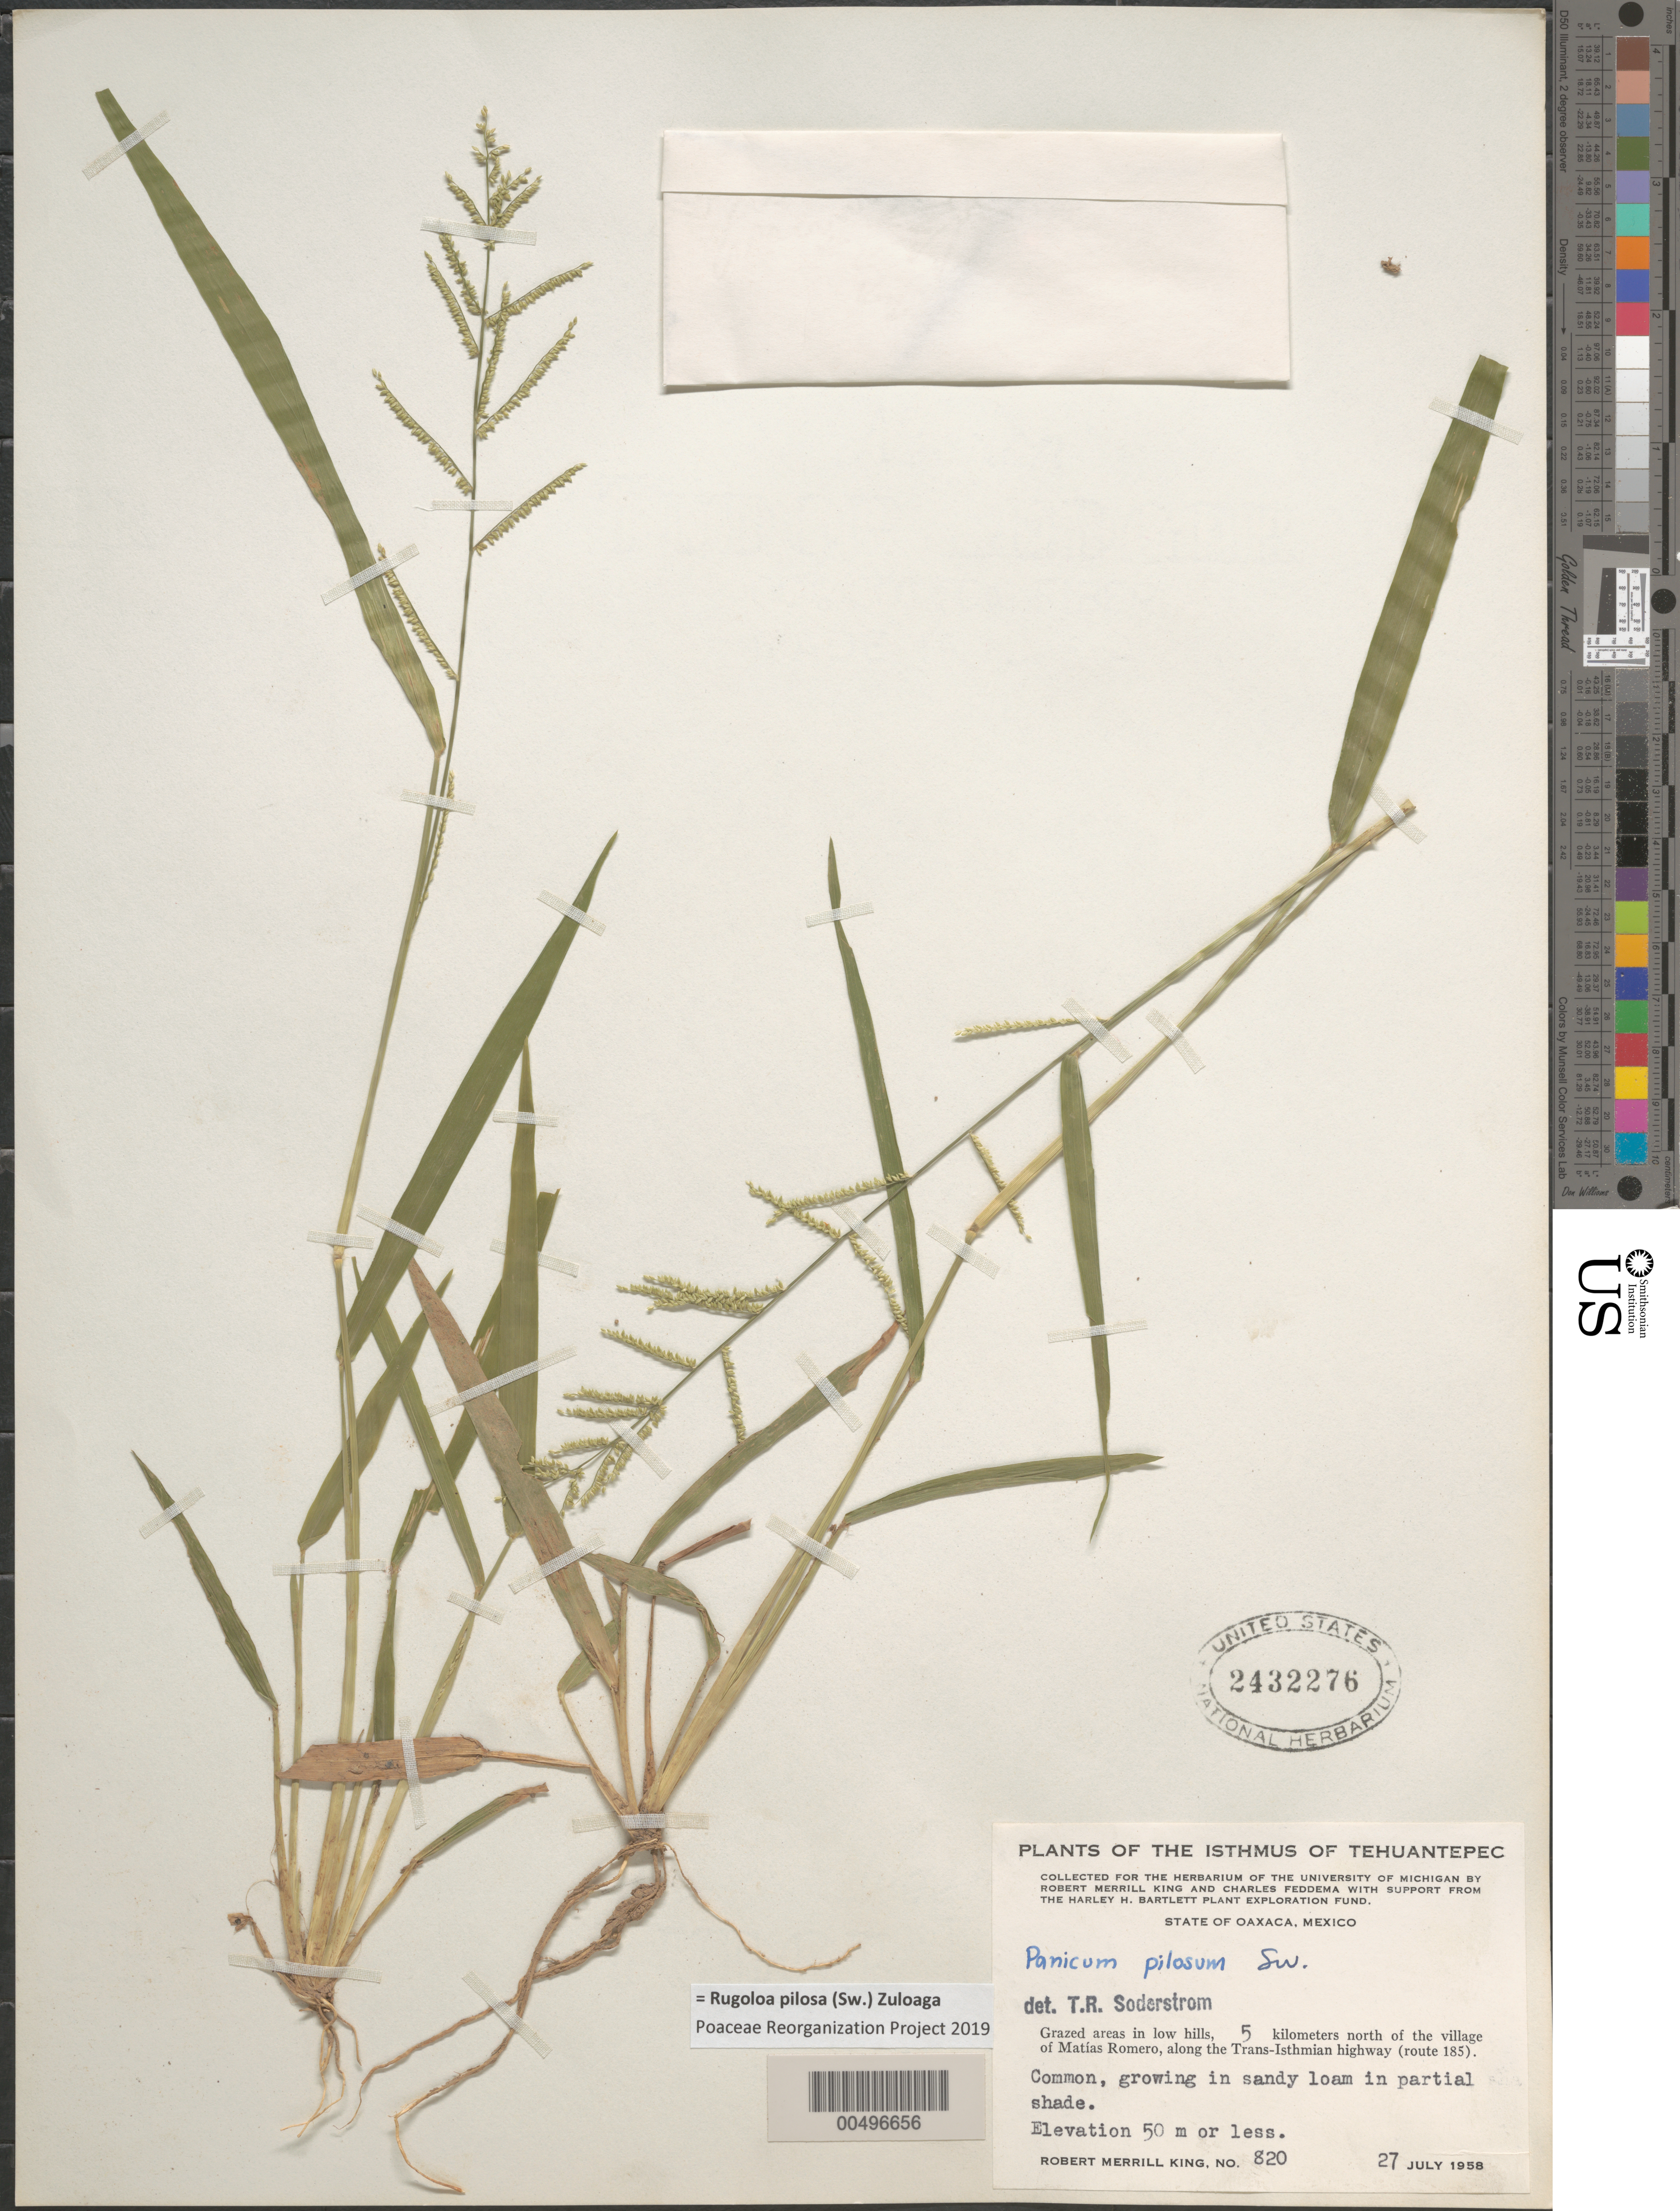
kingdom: Plantae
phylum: Tracheophyta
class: Liliopsida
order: Poales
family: Poaceae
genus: Panicum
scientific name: Panicum pilosum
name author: Sw.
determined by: Soderstrom, T. R.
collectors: R. M. King & C. Feddema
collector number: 820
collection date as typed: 27 Jul 1958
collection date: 1958-07-27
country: Mexico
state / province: Oaxaca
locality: The Isthmus of Tehuantepec, 5 km N of the village of Mat¡as Romero, along the Trans-Isthmian hwy (route 185)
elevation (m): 0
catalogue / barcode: US 2432276